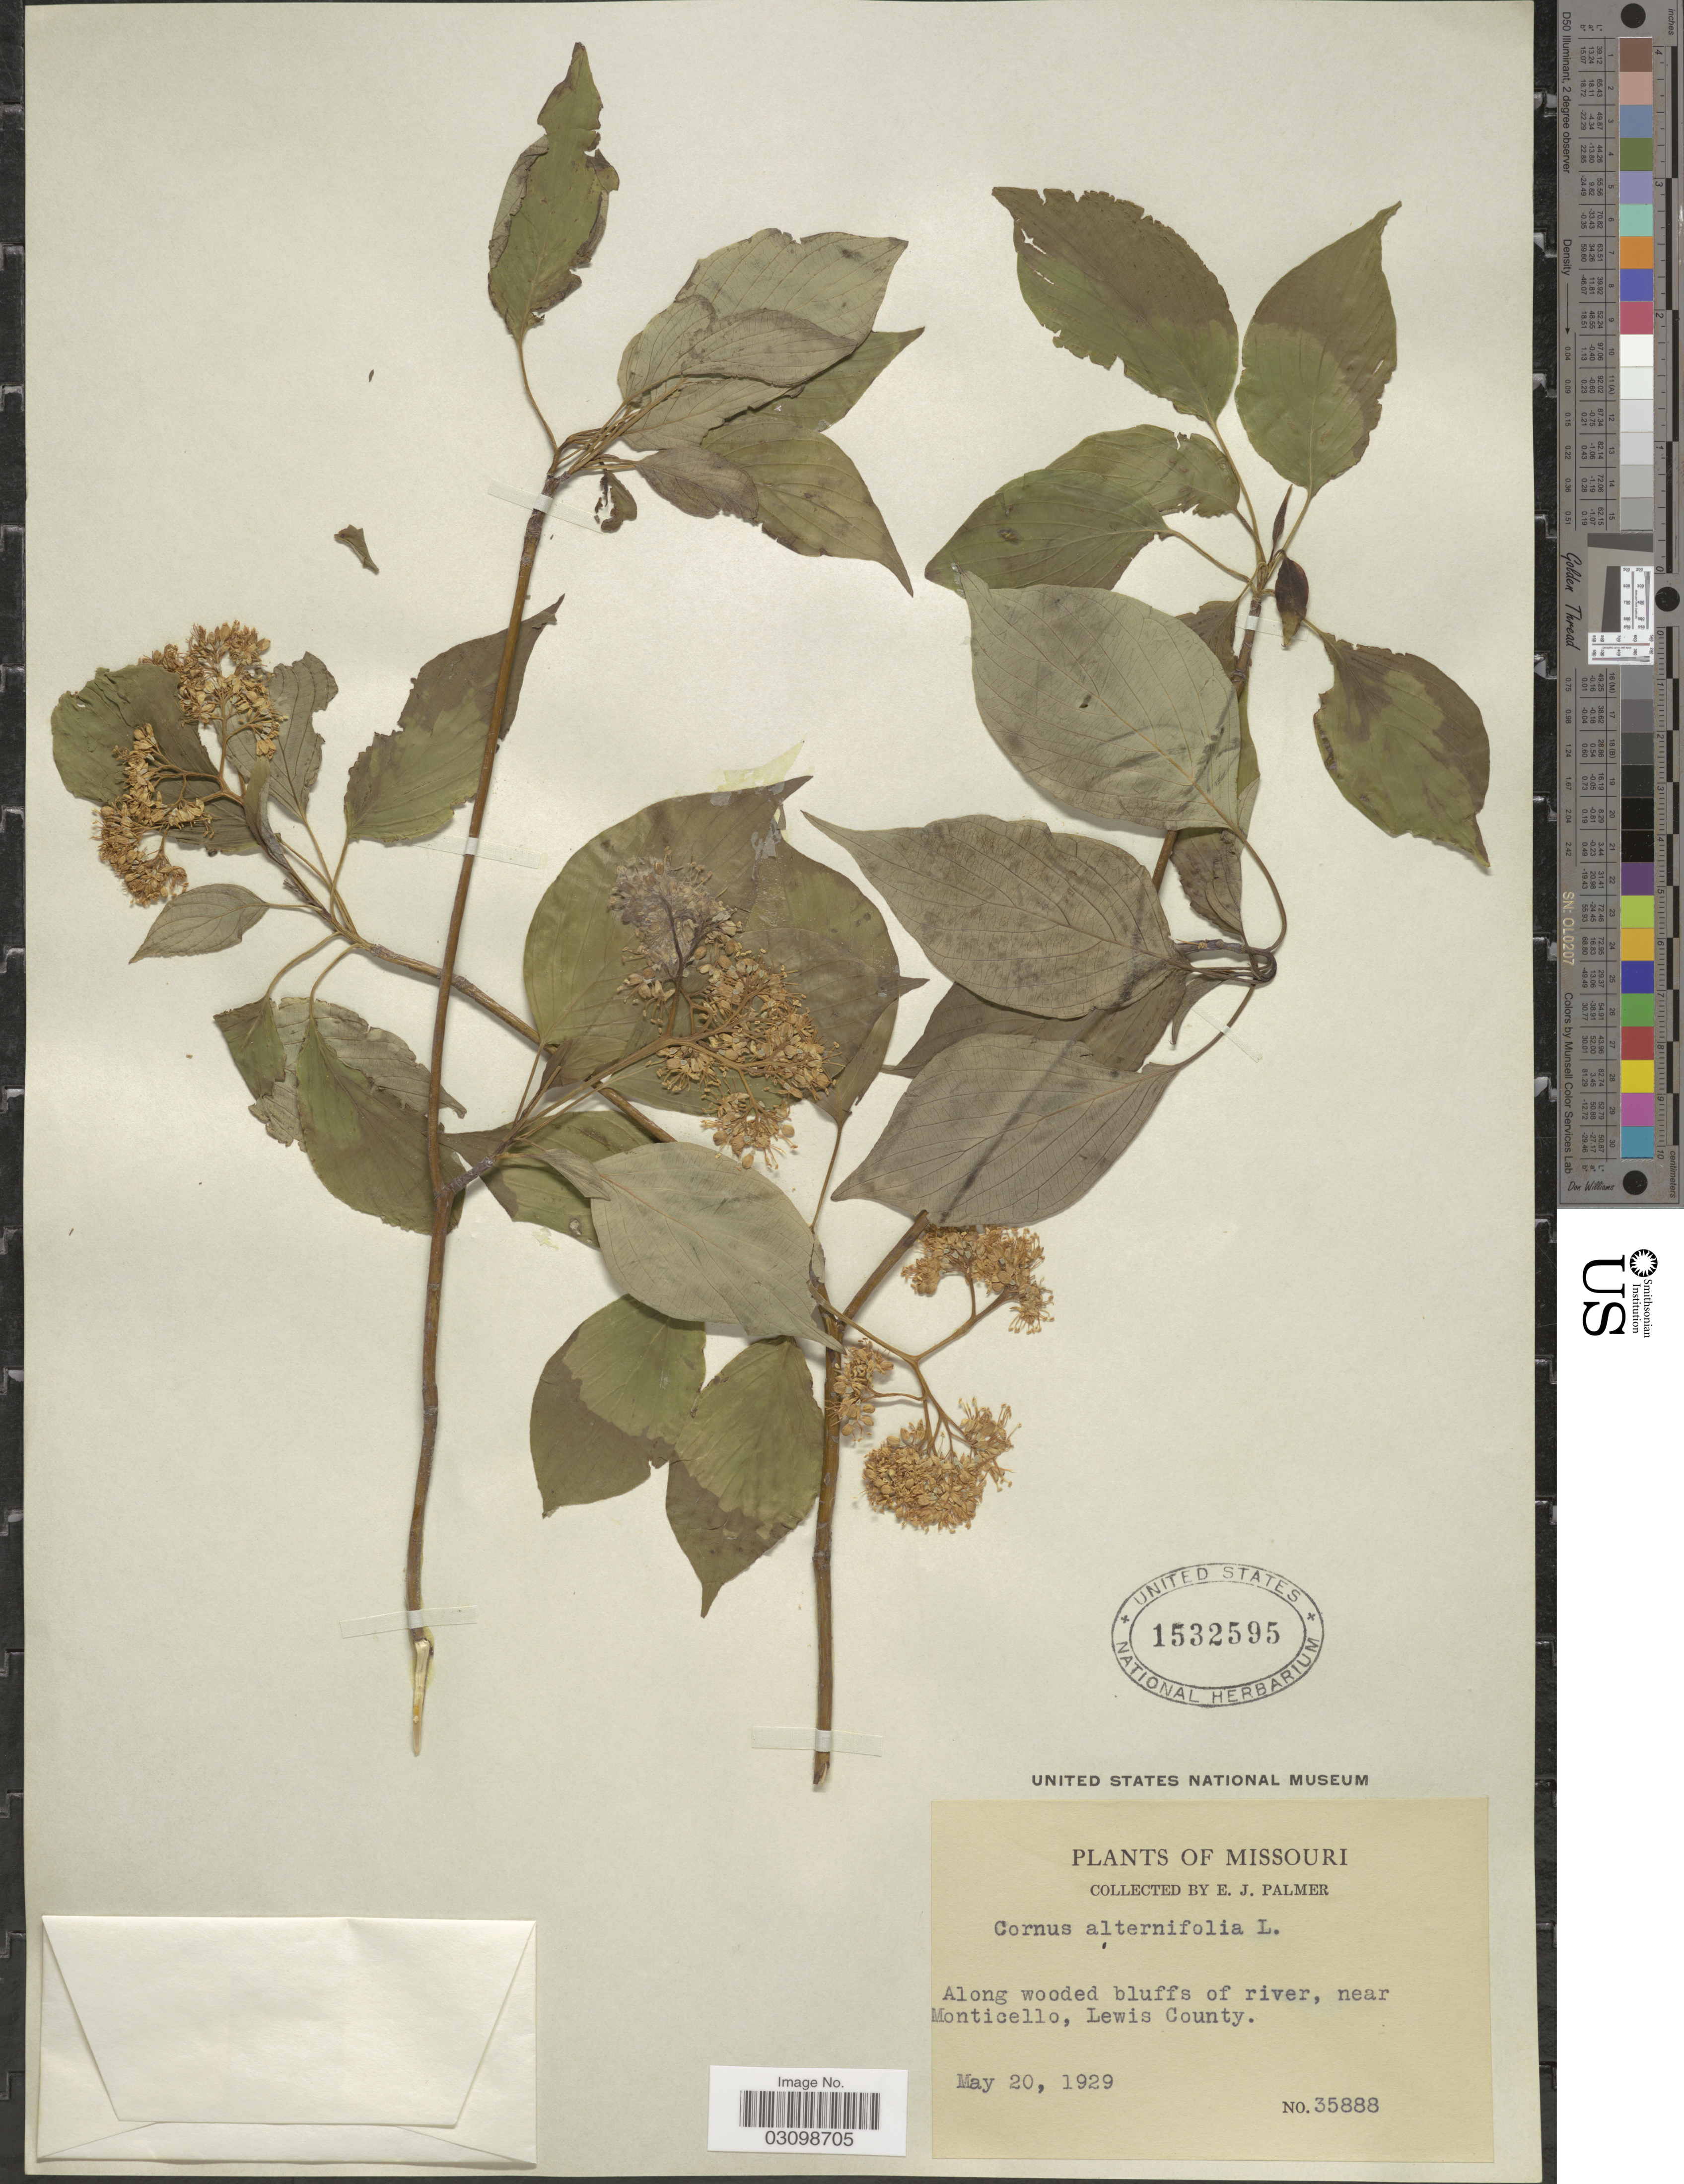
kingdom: Plantae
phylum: Tracheophyta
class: Magnoliopsida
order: Cornales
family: Cornaceae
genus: Cornus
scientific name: Cornus alternifolia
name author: L.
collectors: E. J. Palmer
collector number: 35888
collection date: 1929-05-20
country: United States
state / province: Missouri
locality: Along wooded bluffs of river, near Morticello, Lewis County.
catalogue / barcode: US 1532595